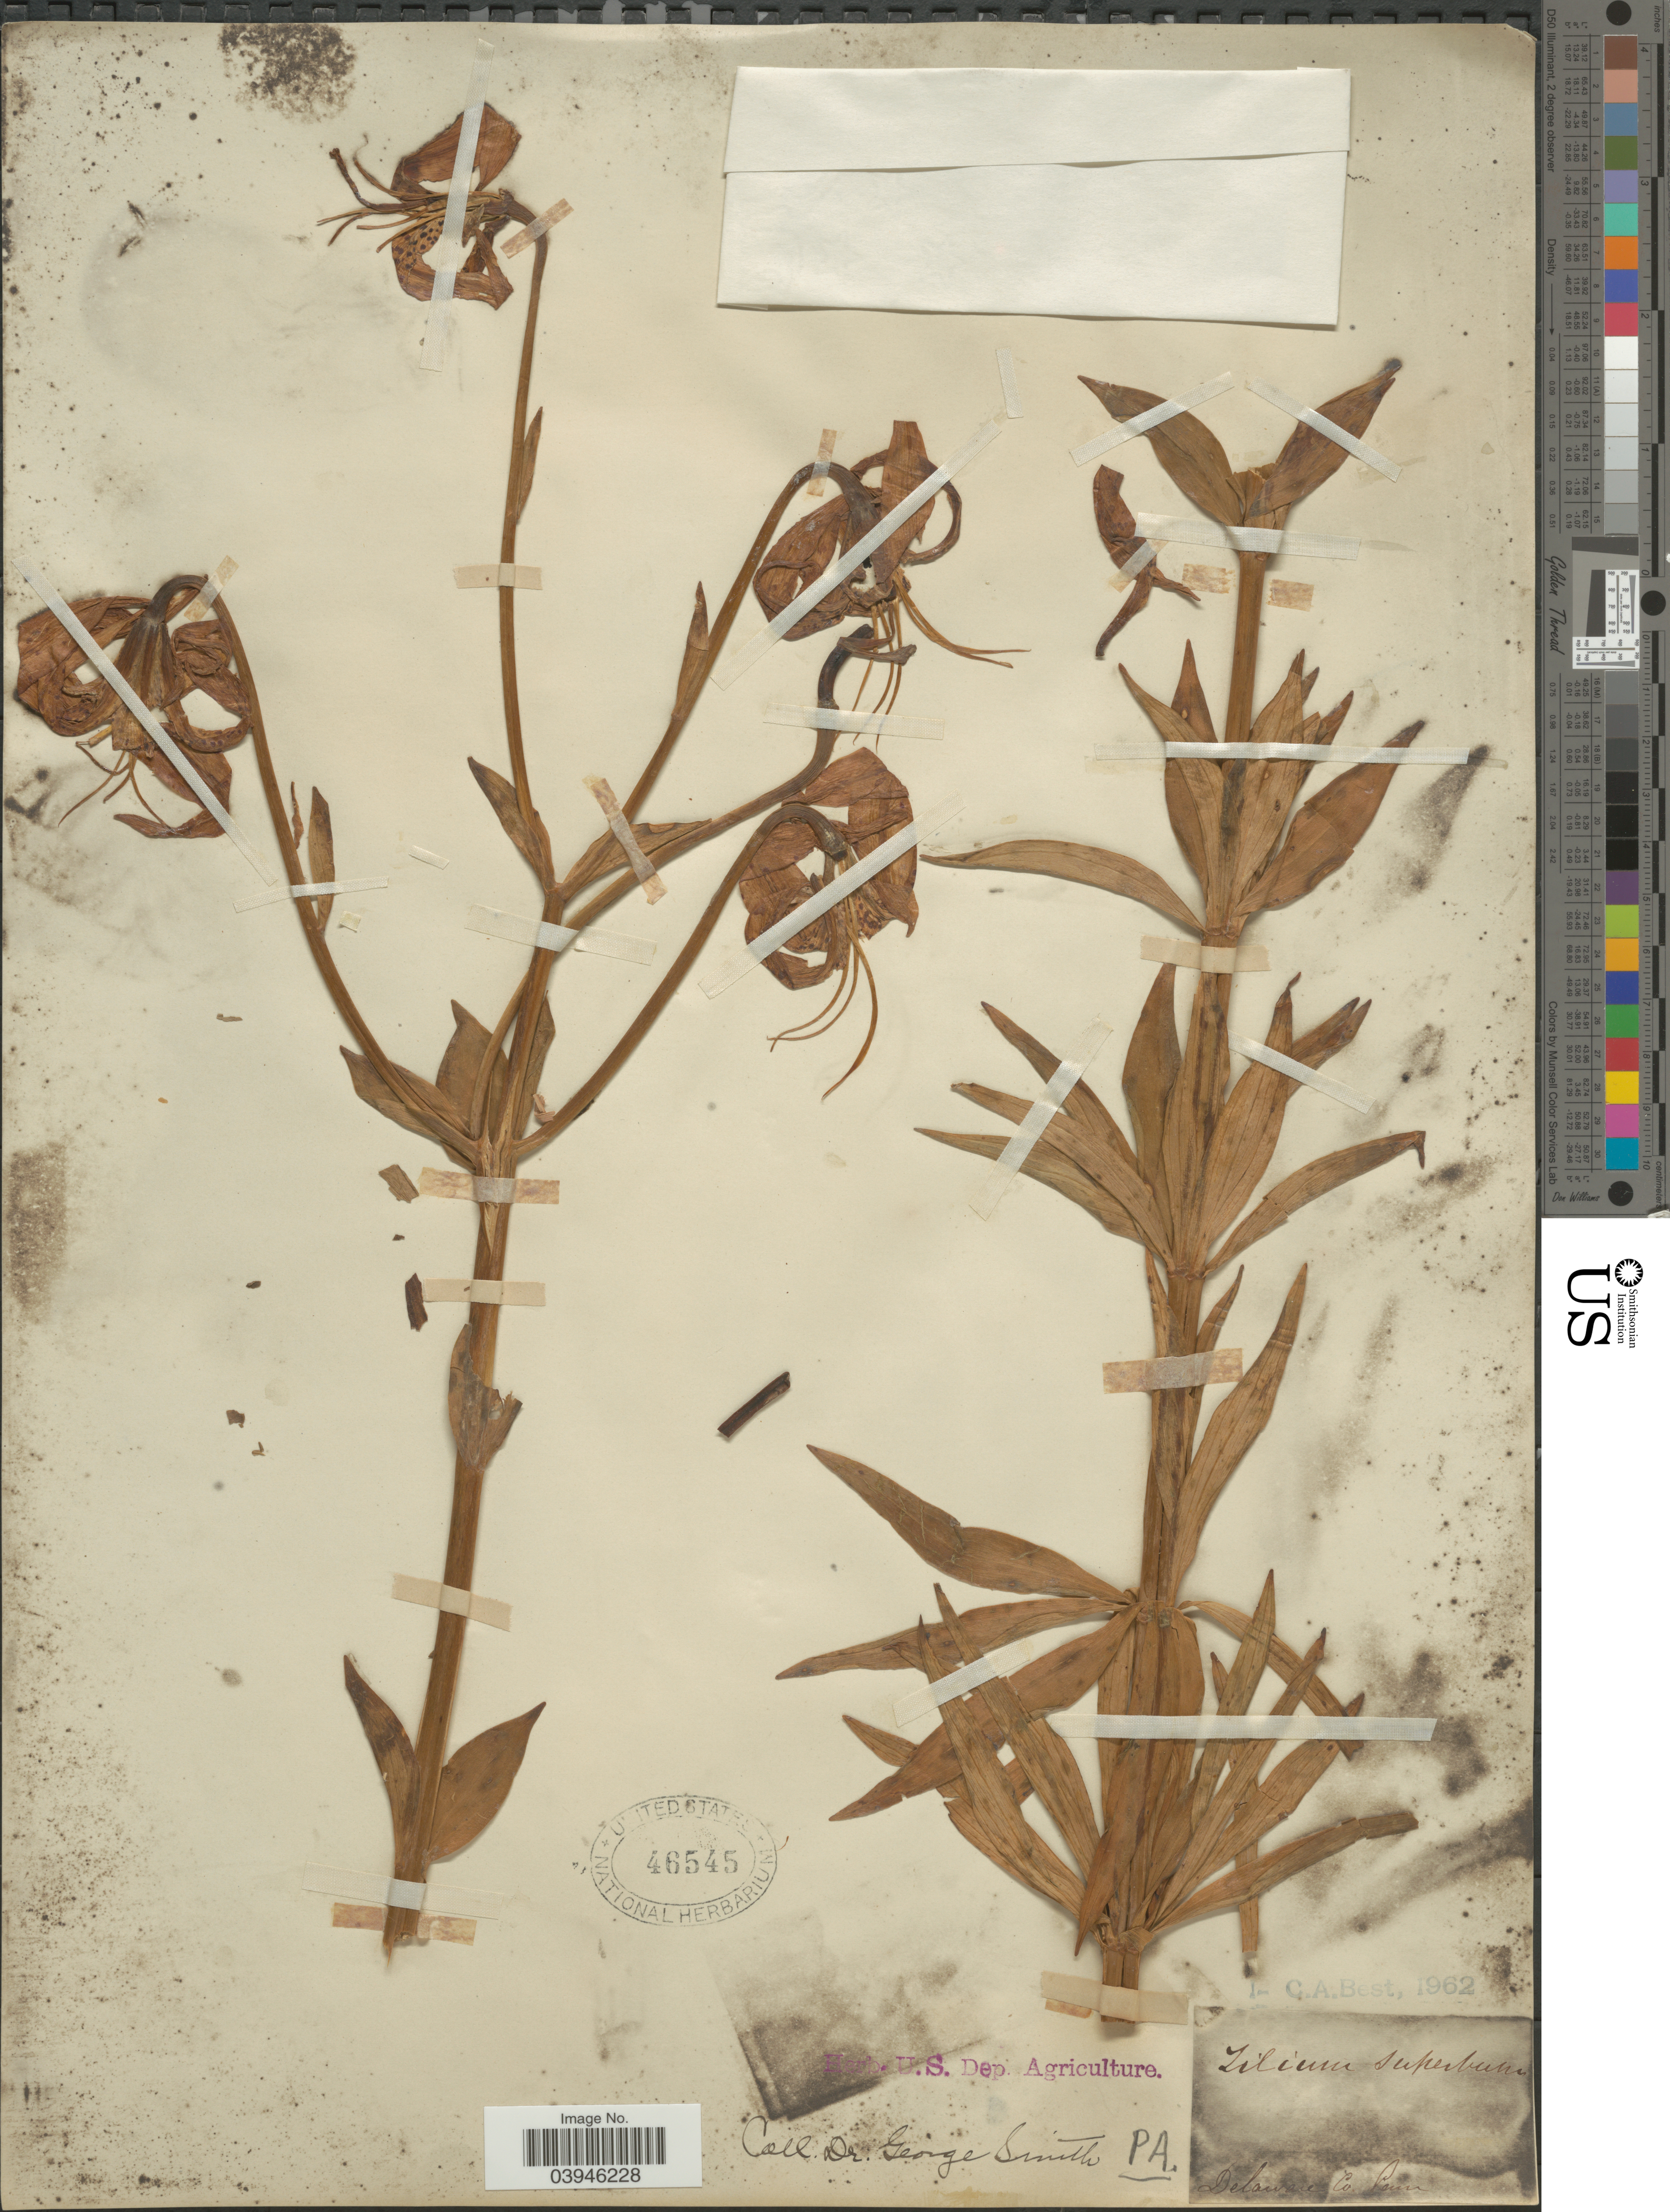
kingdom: Plantae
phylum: Tracheophyta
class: Liliopsida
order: Liliales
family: Liliaceae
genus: Lilium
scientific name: Lilium superbum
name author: L.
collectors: Geo. L. Smith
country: United States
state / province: Pennsylvania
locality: Delaware Co.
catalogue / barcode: US 46545